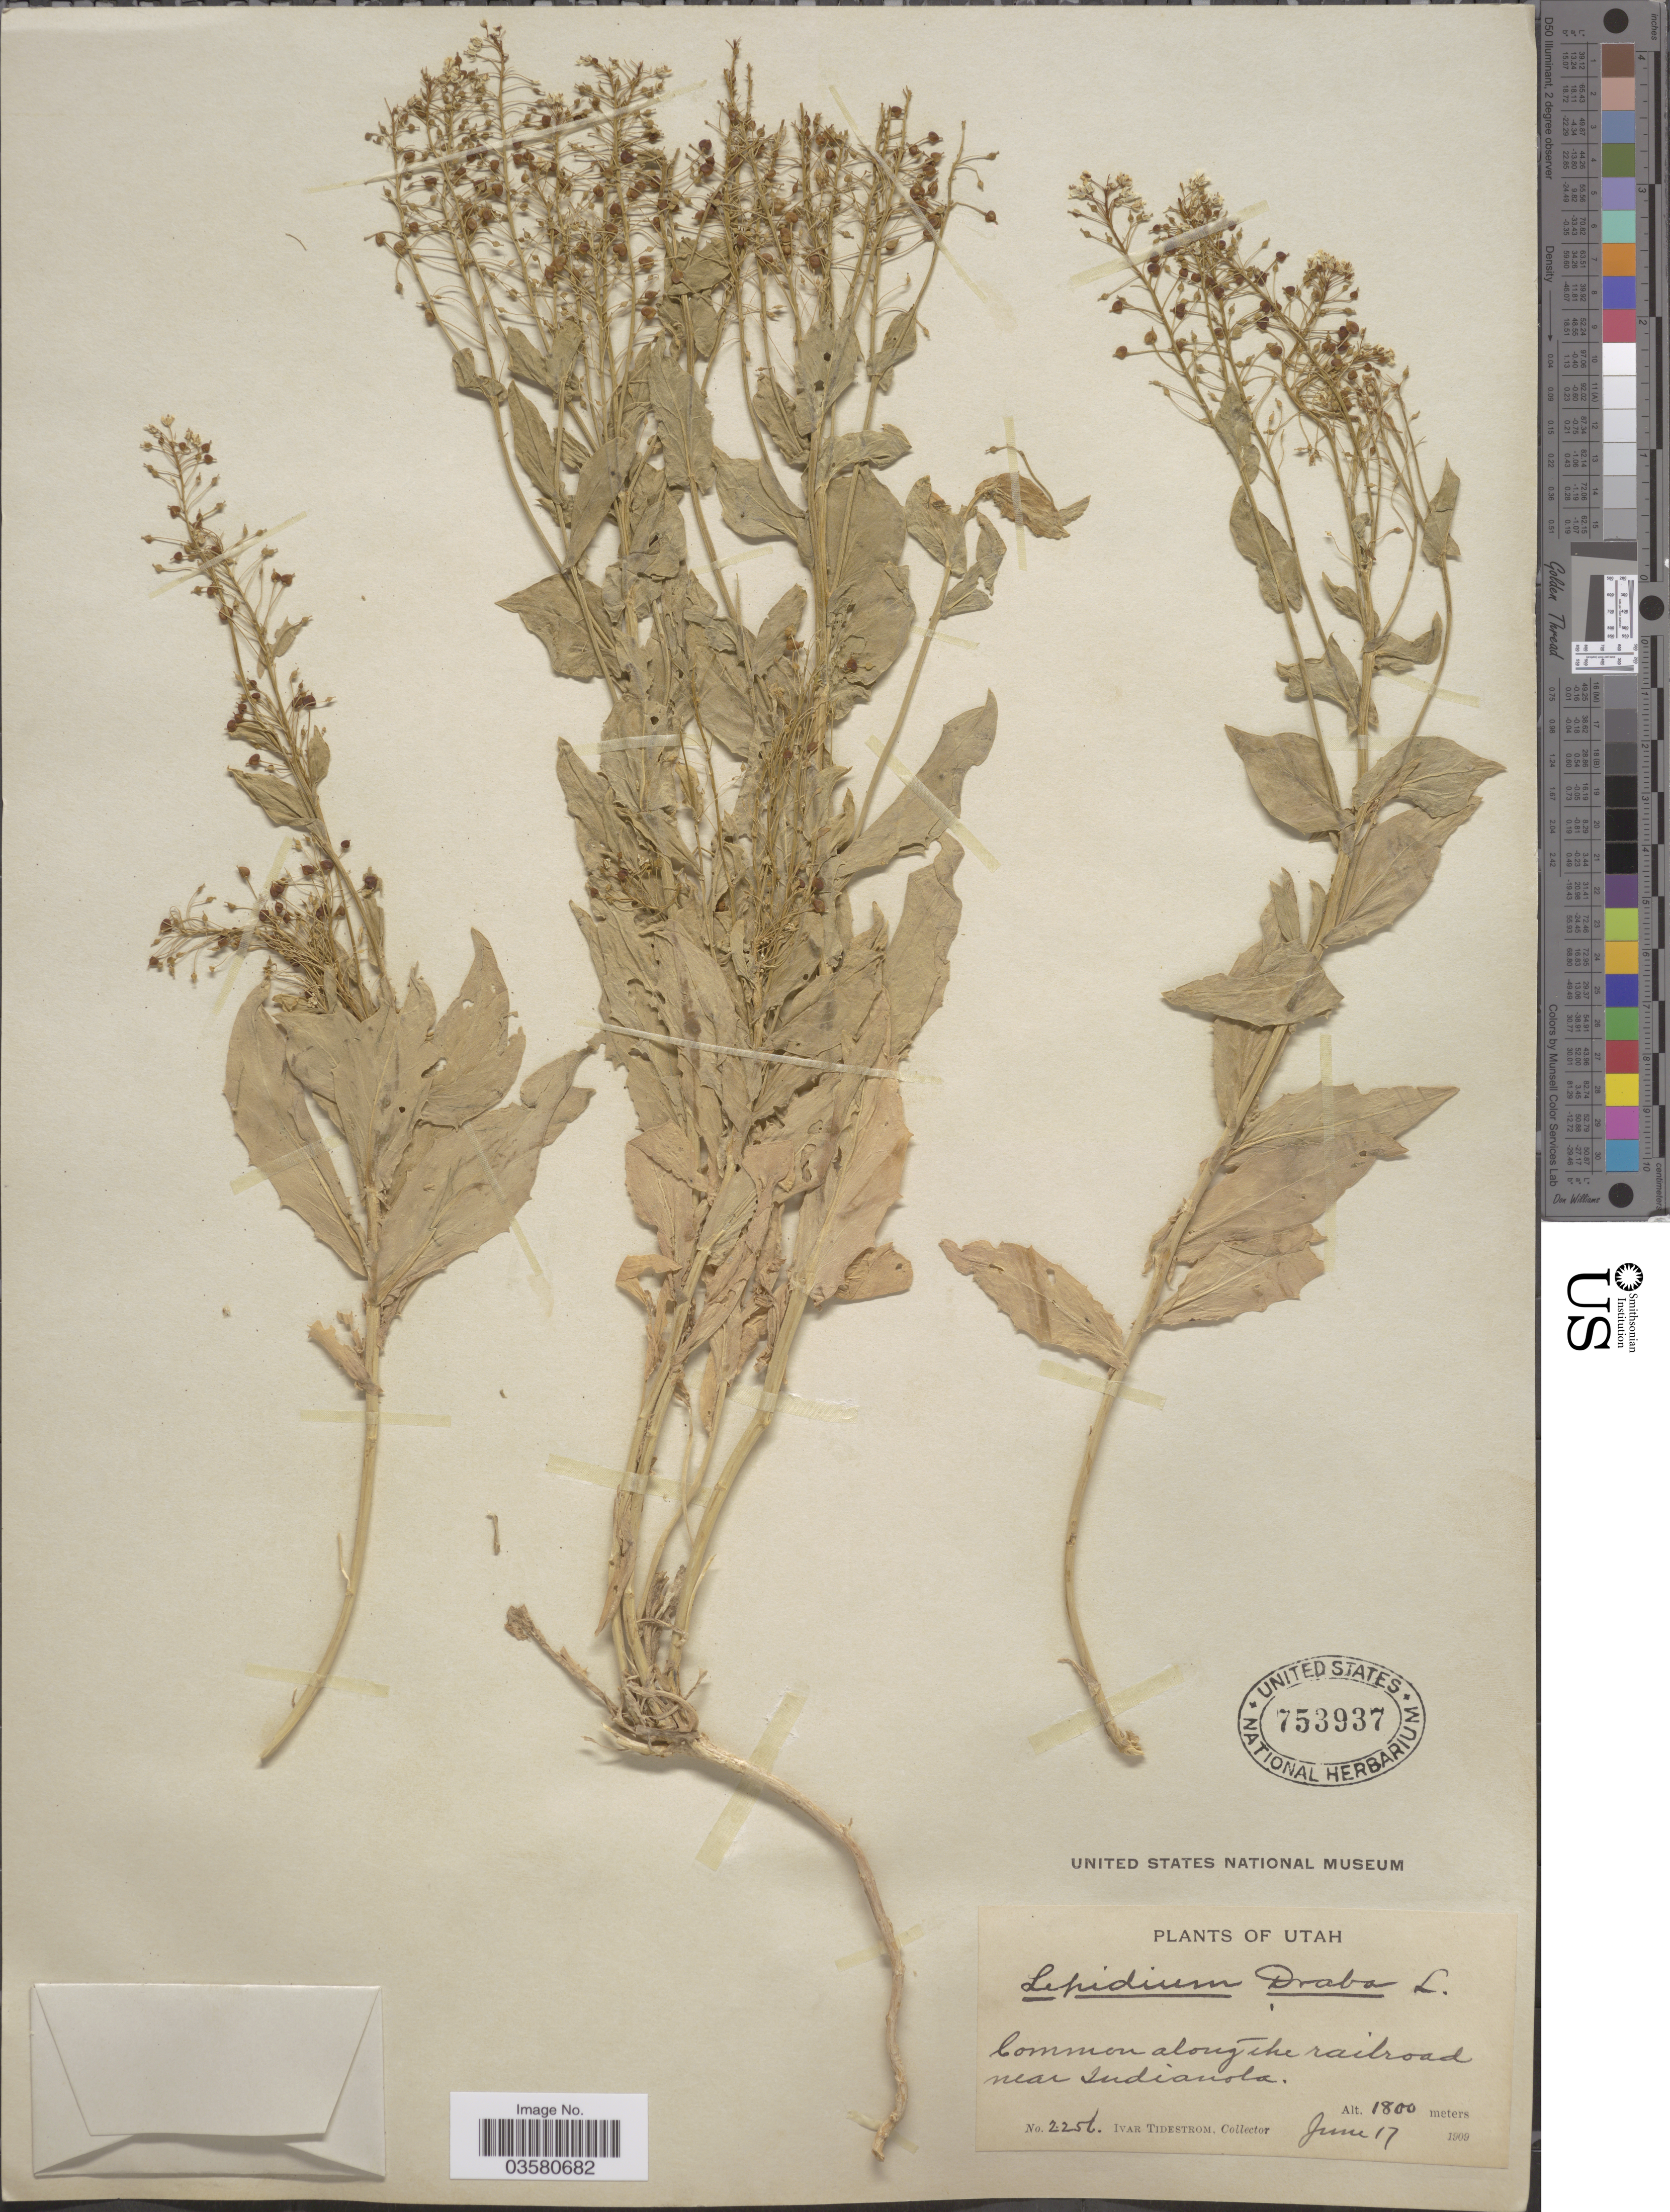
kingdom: Plantae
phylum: Tracheophyta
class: Magnoliopsida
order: Brassicales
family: Brassicaceae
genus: Lepidium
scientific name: Lepidium draba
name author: L.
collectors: I. F. Tidestrom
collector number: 2256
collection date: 1909-06-17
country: United States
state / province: Utah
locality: Along the railroad near Indianola.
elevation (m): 1800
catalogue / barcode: US 753937